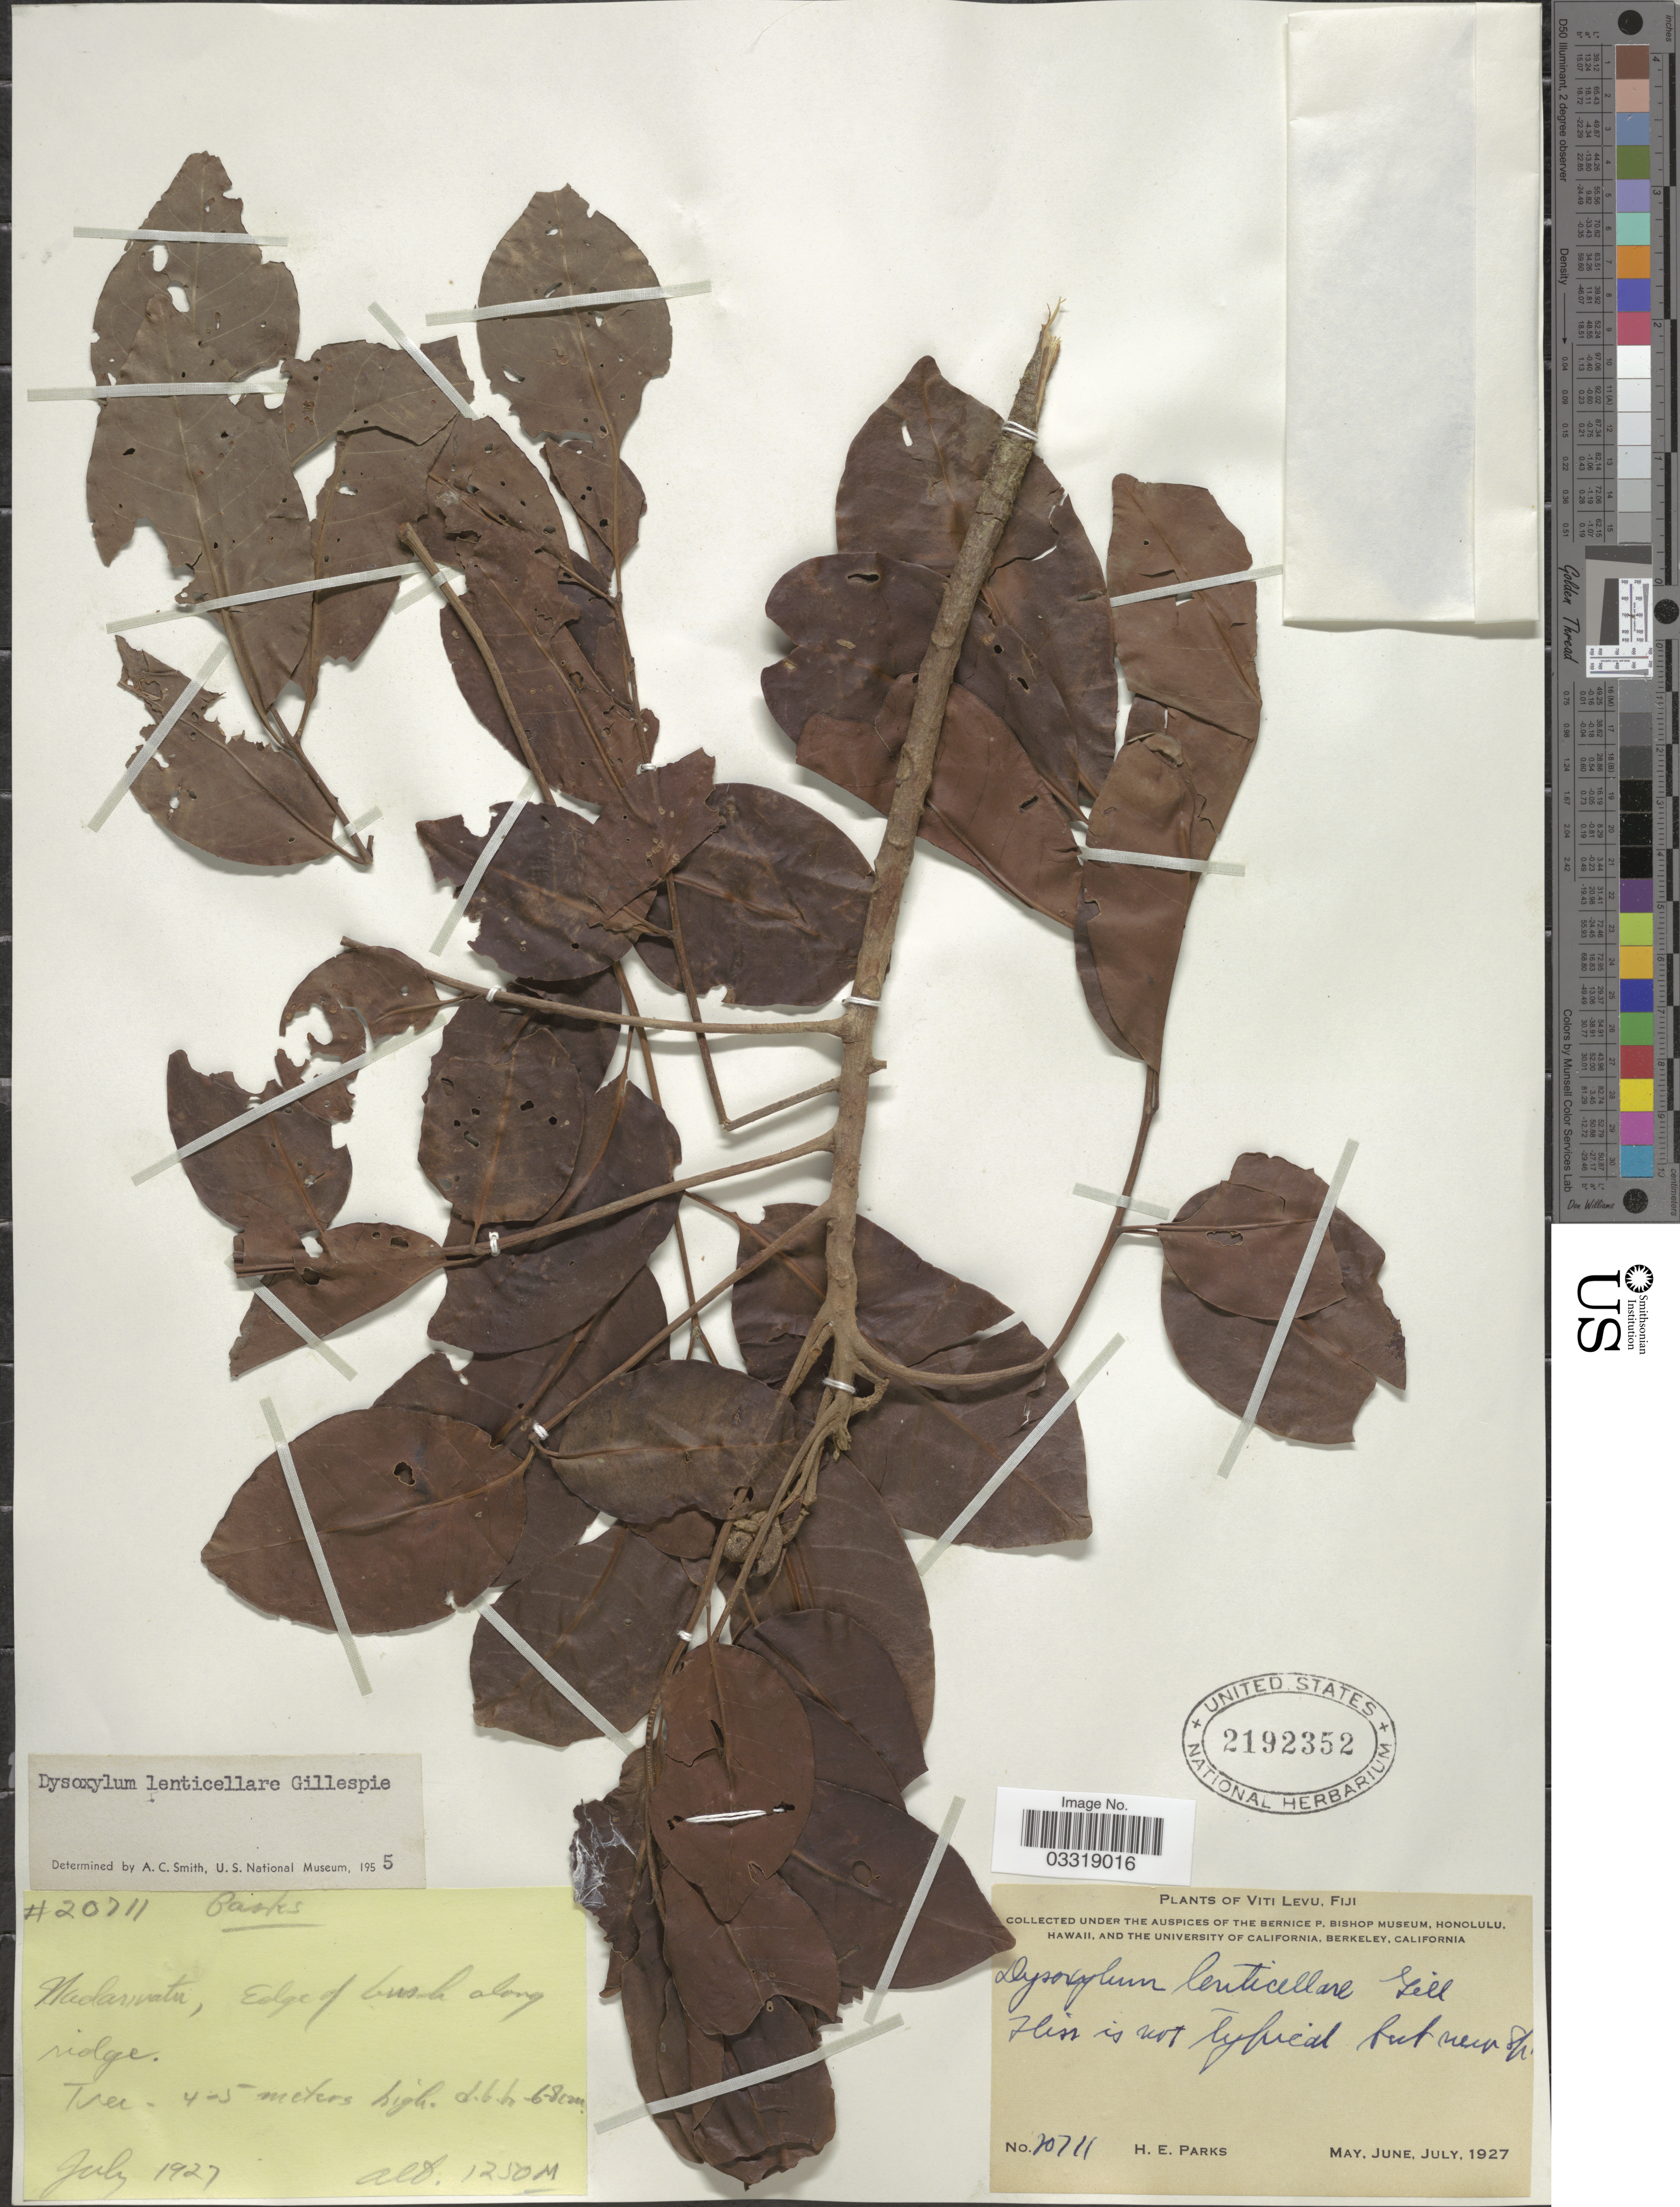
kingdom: Plantae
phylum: Tracheophyta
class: Magnoliopsida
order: Sapindales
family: Meliaceae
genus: Didymocheton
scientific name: Didymocheton lenticellaris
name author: (Gillespie) Harms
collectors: H. E. Parks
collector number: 20711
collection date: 1927-07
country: Fiji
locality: Viti Levu. Nadarivatu.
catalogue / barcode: US 2192352